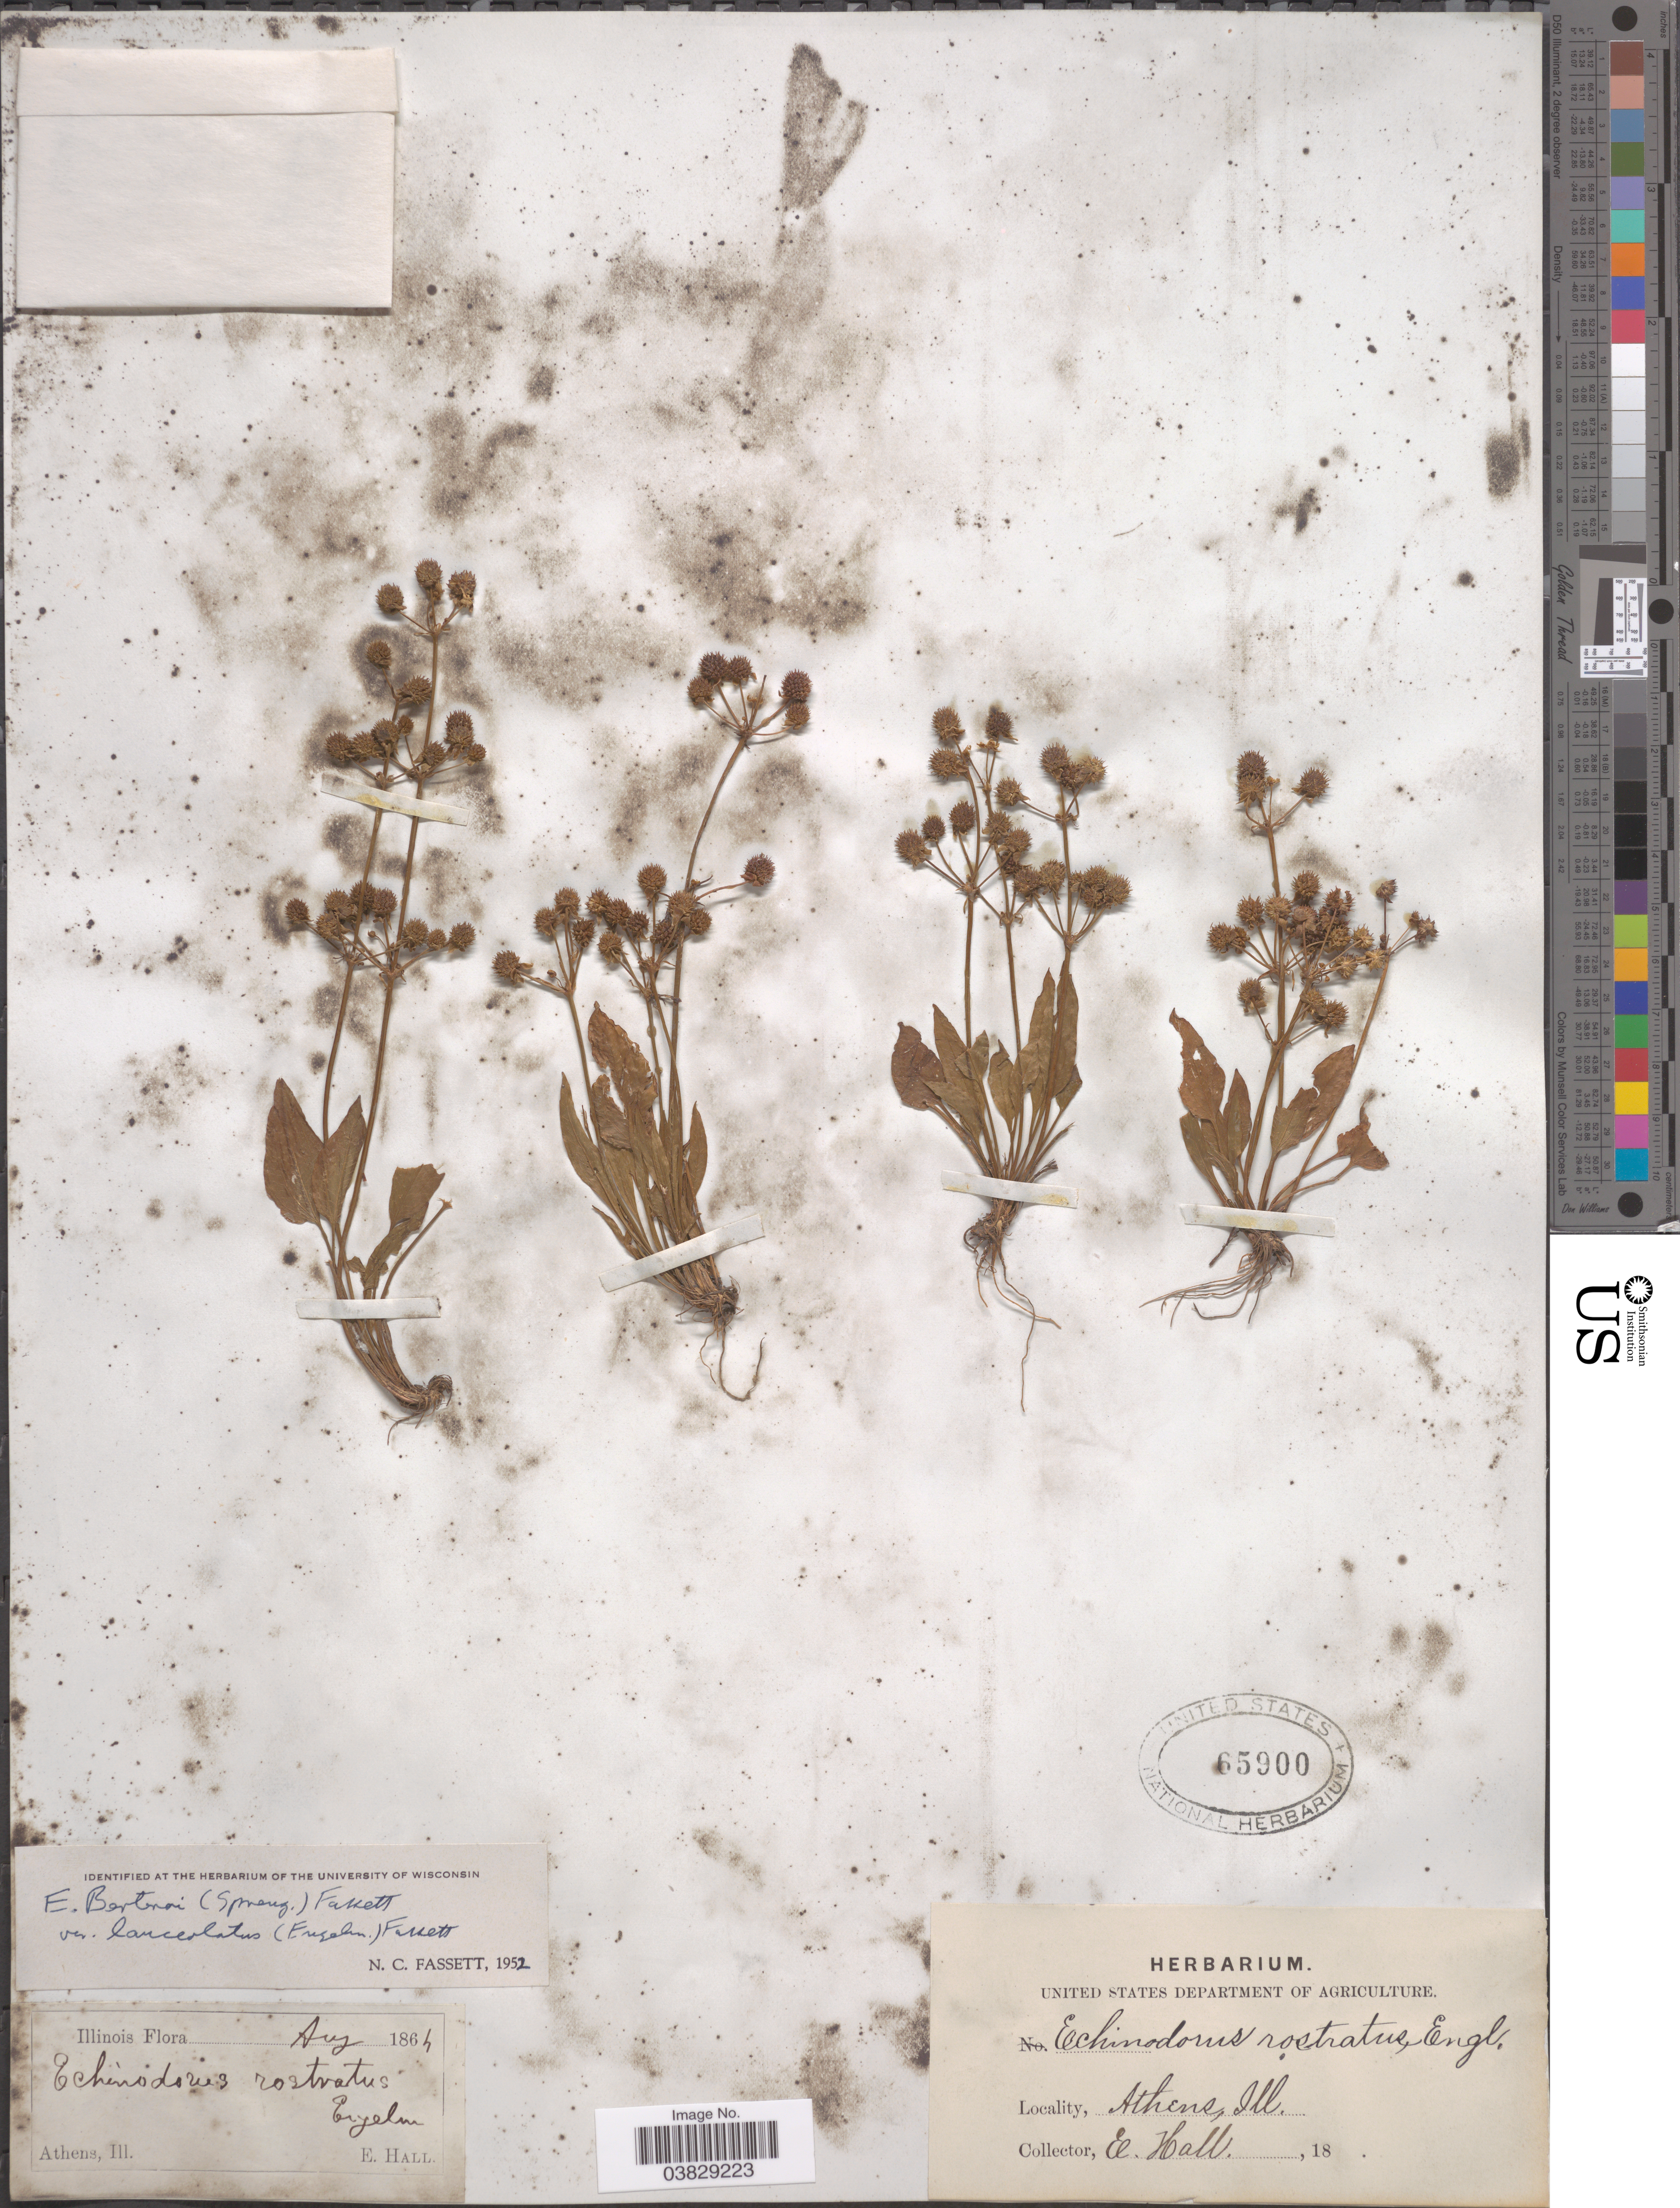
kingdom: Plantae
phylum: Tracheophyta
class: Liliopsida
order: Alismatales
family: Alismataceae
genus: Echinodorus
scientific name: Echinodorus berteroi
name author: (Spreng.) Fassett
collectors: E. Hall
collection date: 1864-08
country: United States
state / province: Illinois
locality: Athens.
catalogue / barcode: US 65900